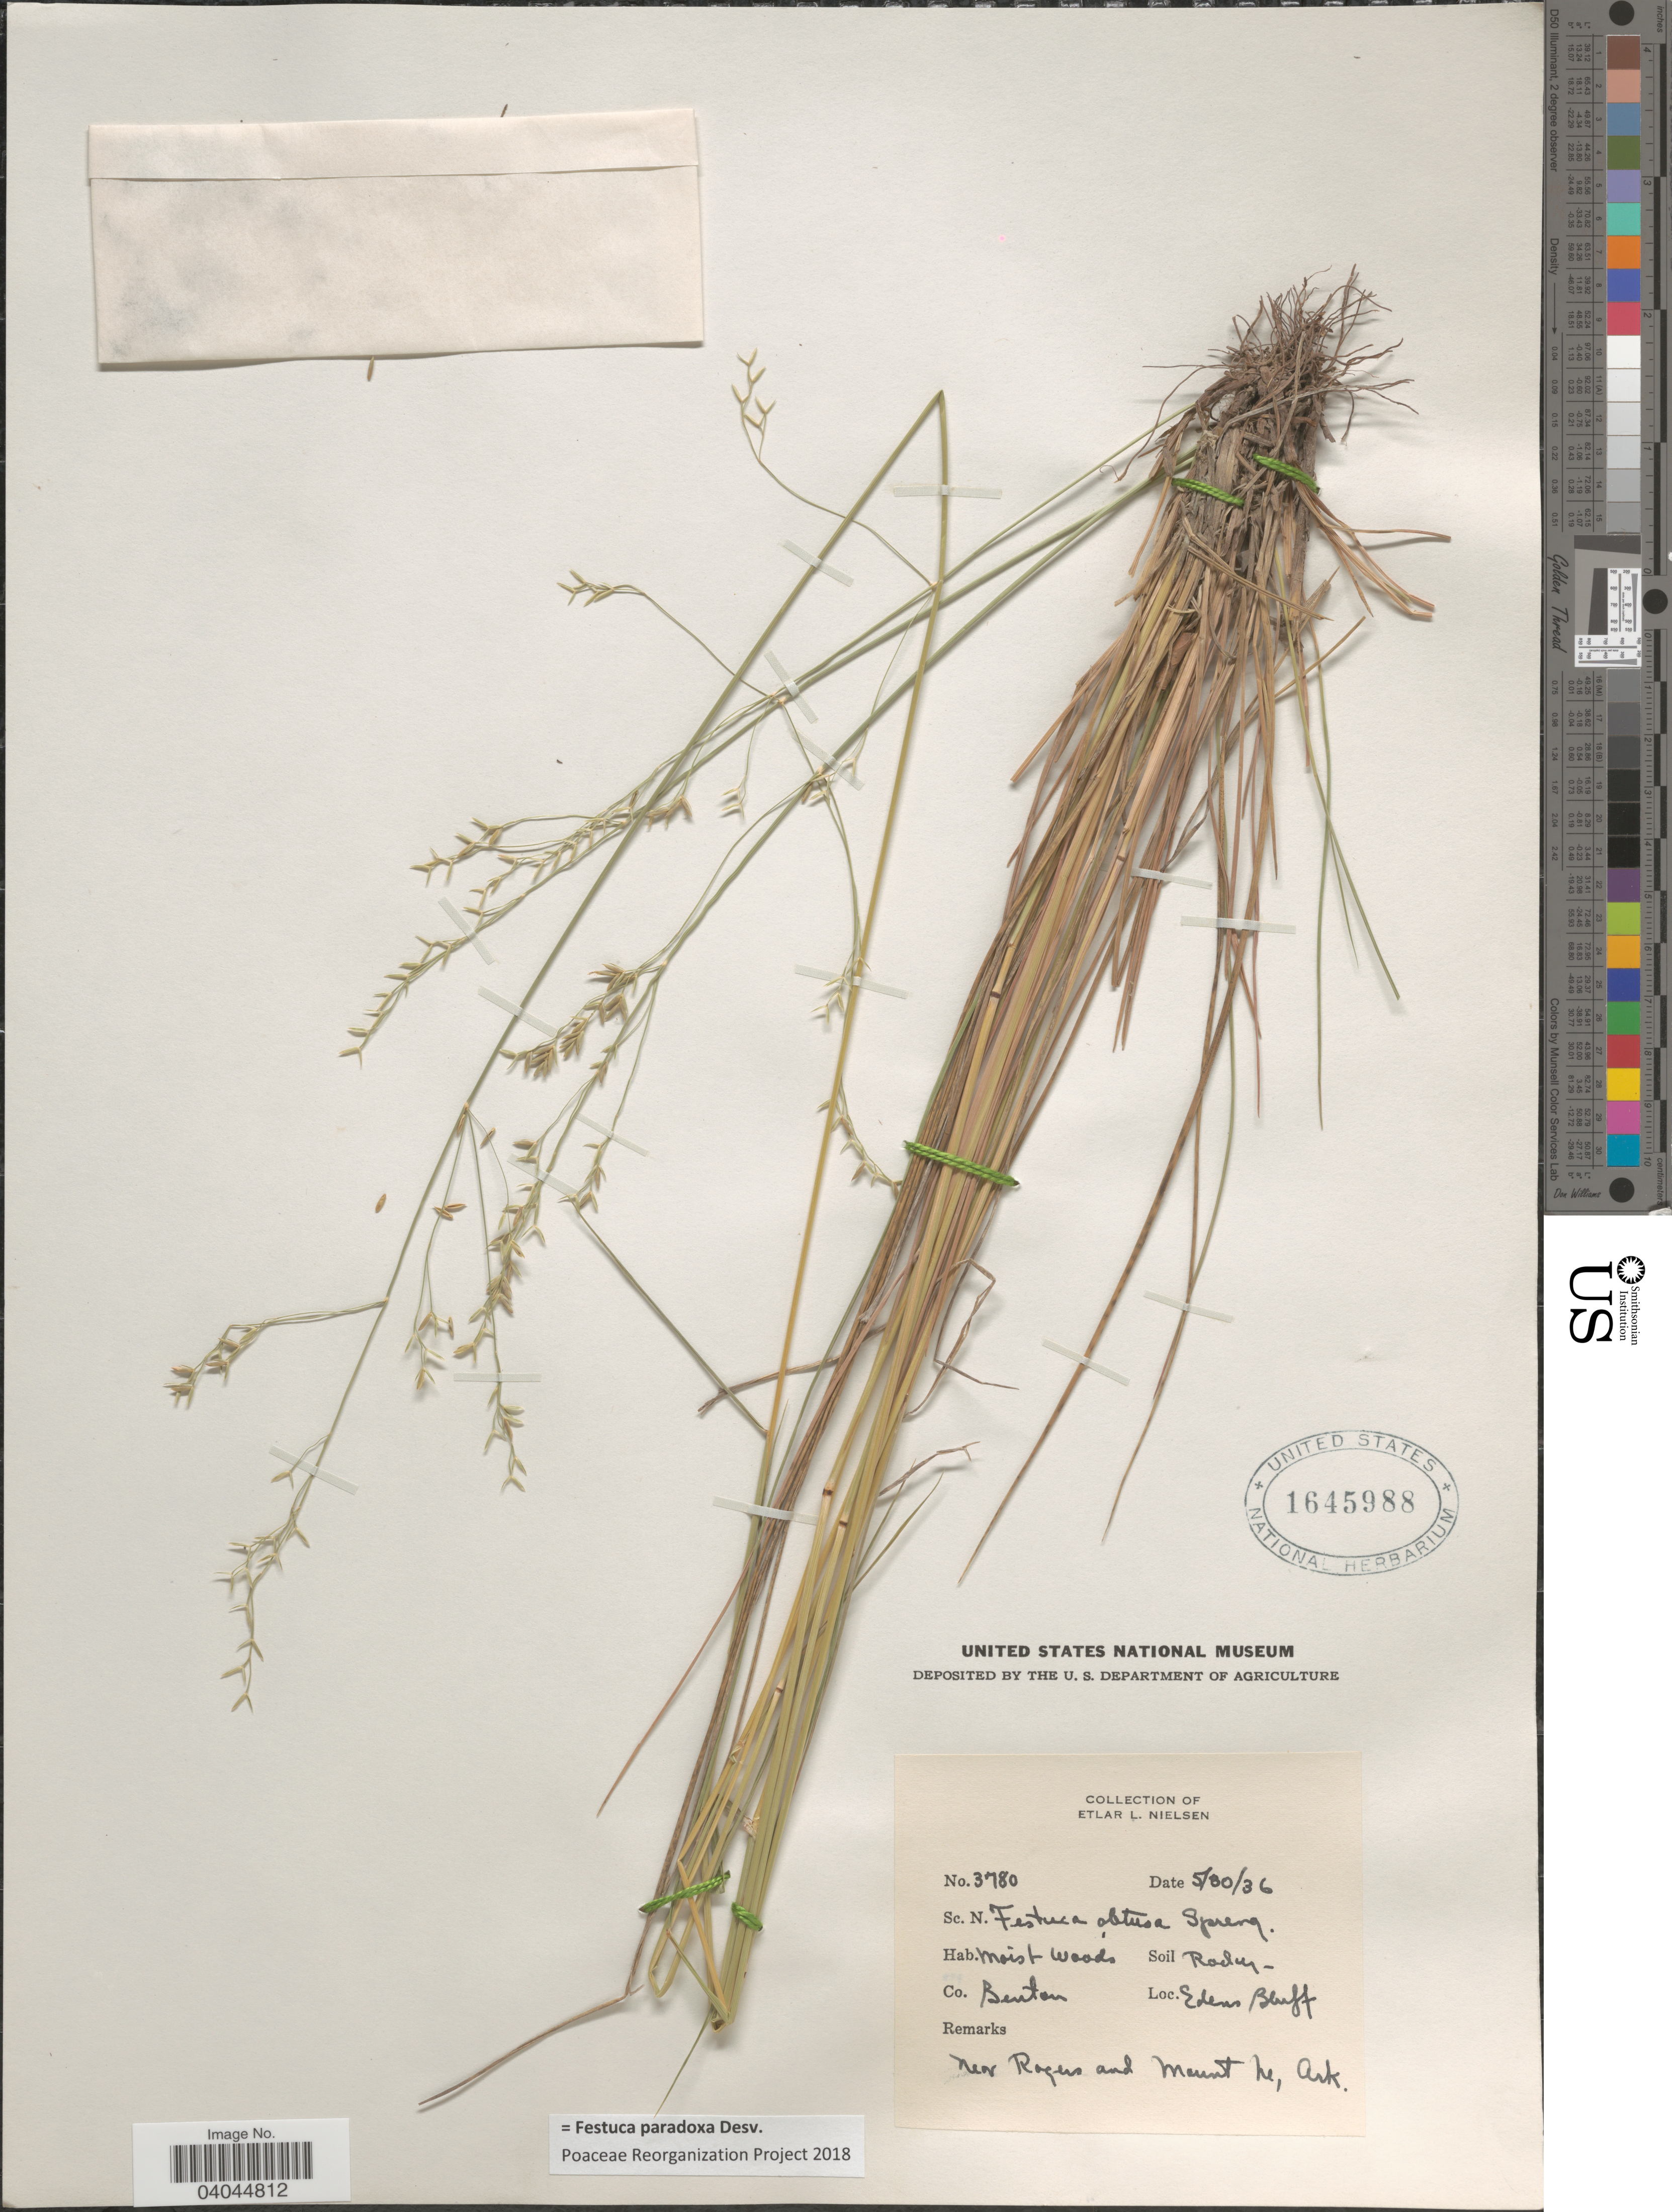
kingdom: Plantae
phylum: Tracheophyta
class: Liliopsida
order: Poales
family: Poaceae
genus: Festuca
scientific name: Festuca paradoxa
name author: Desv.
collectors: E. Nielson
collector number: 3780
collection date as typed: Transcribed d/m/y: 30/5/36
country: United States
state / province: Arkansas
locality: Co. Benton. Edens Bluff. Near Rogers and Mount Ne.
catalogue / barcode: US 1645988